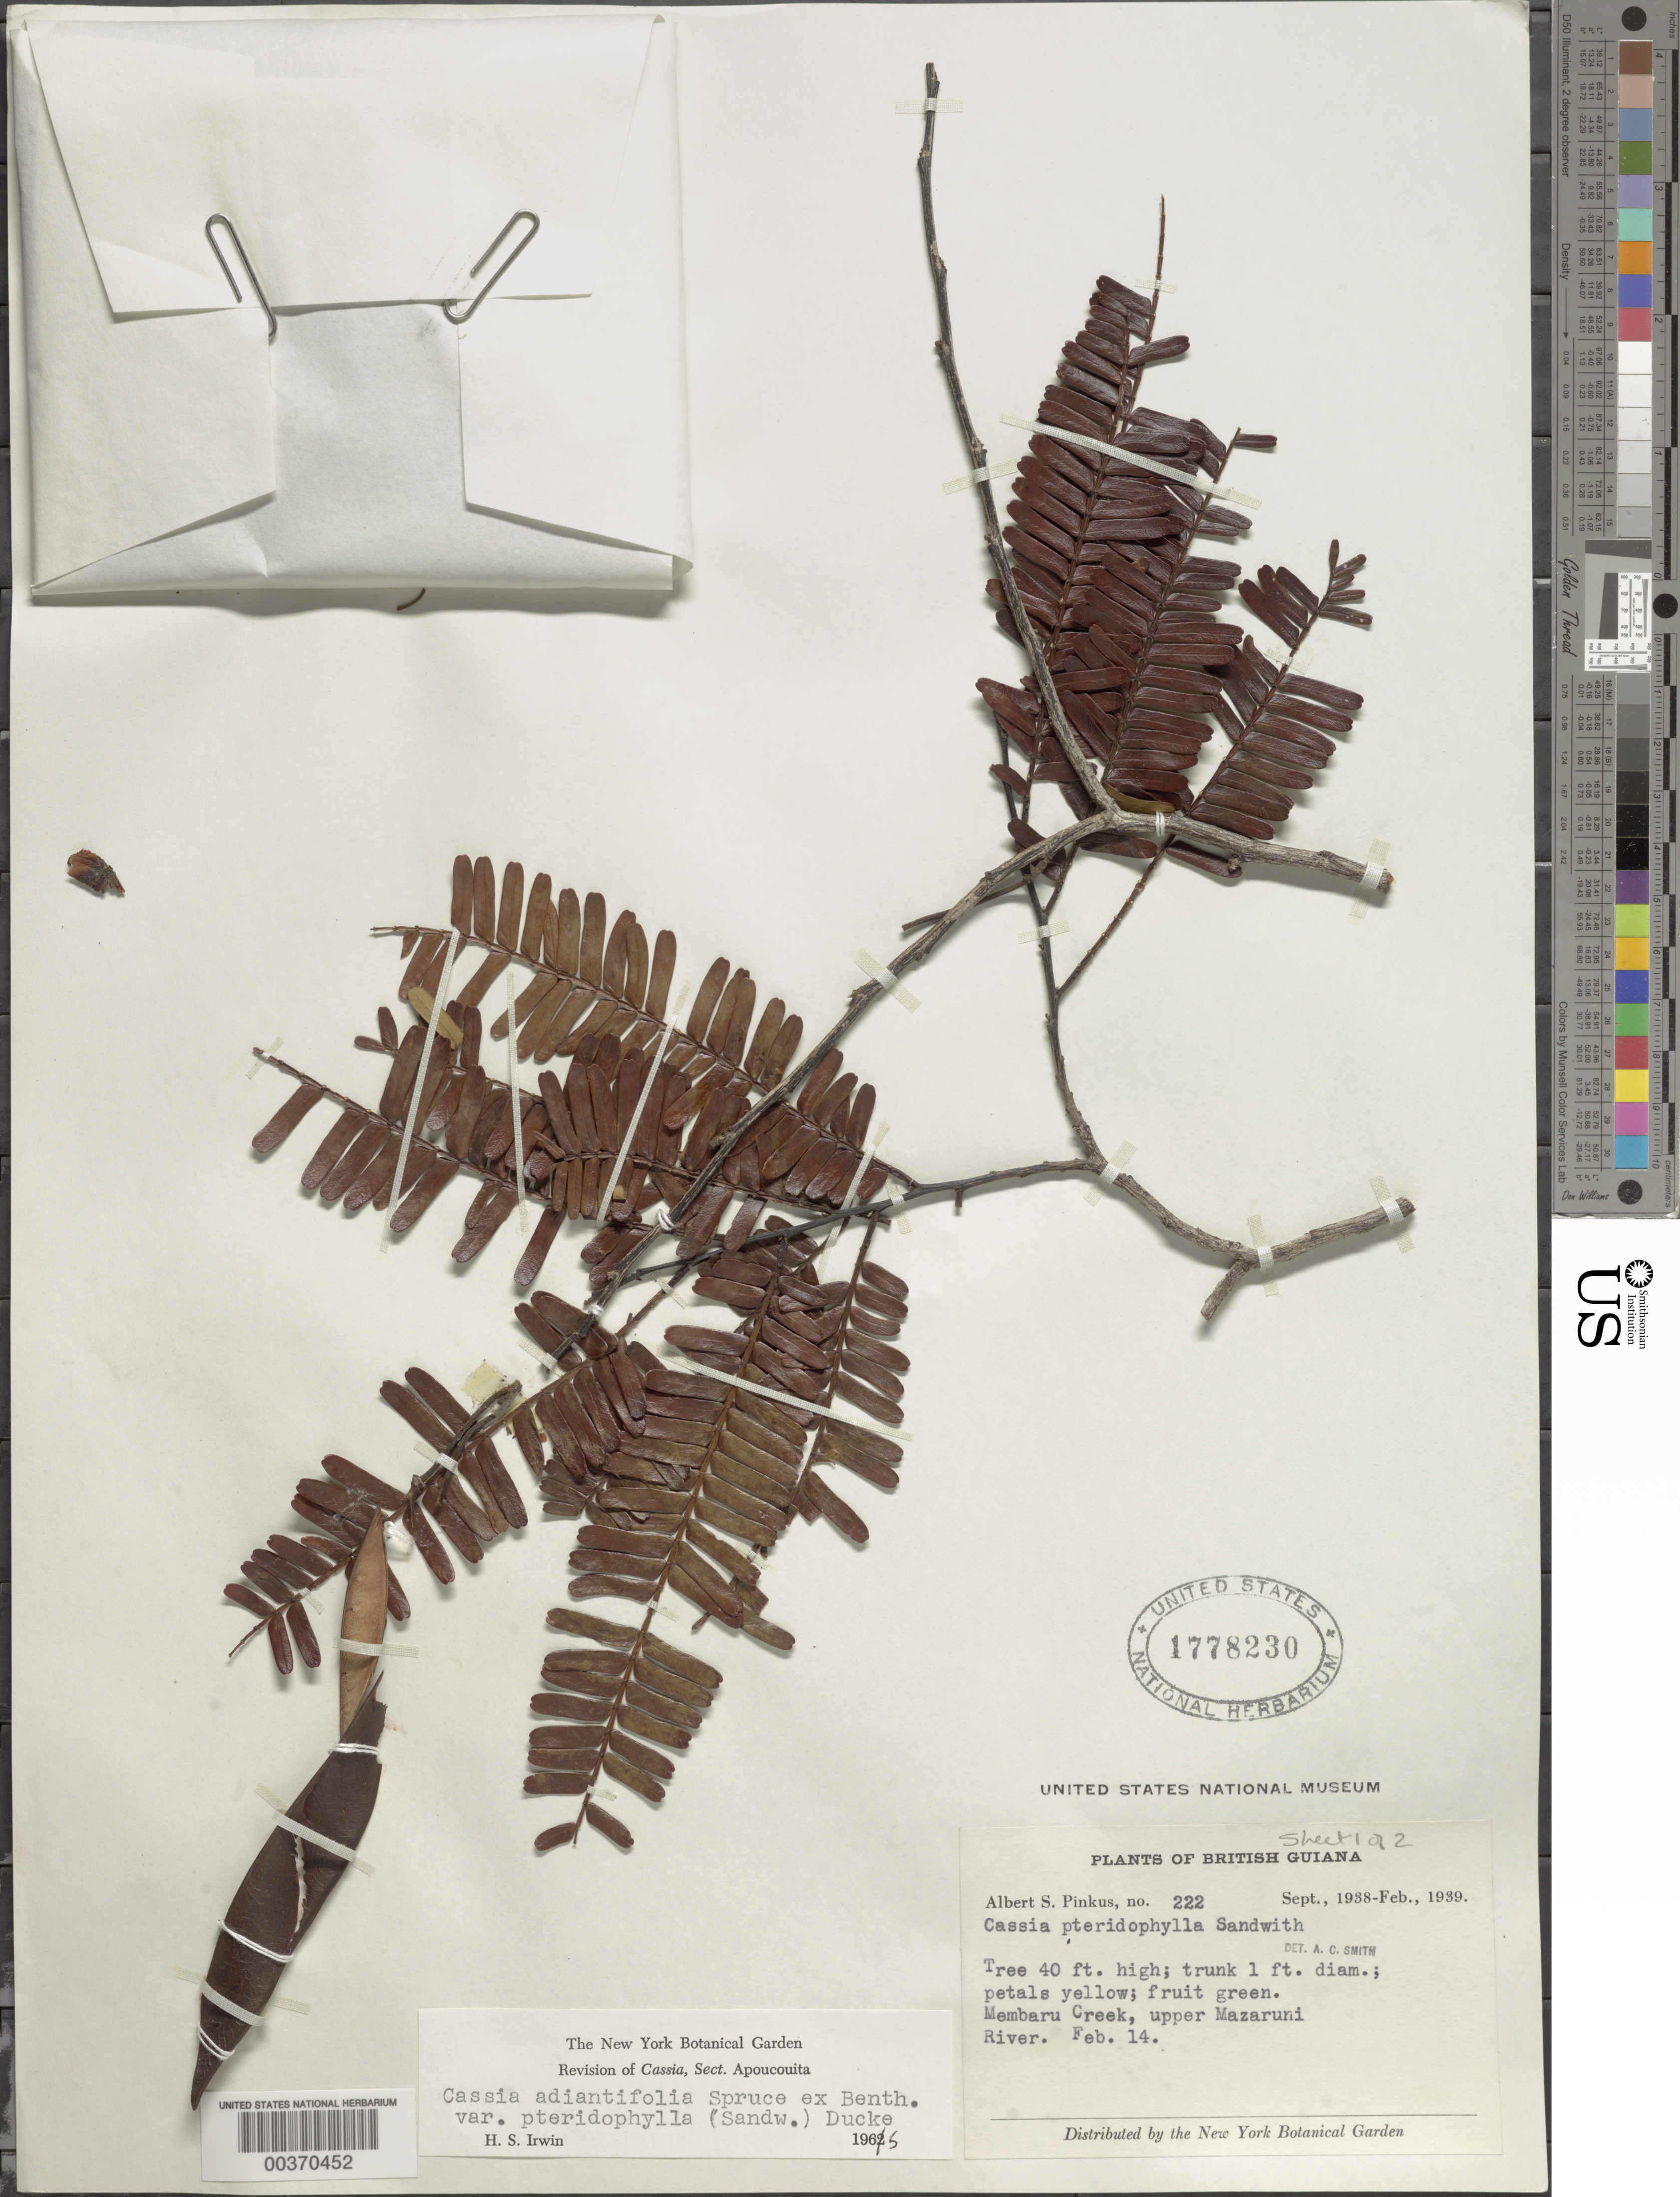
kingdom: Plantae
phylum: Tracheophyta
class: Magnoliopsida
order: Fabales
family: Fabaceae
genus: Chamaecrista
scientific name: Chamaecrista adiantifolia var. pteridophylla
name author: (Sandwith) H.S. Irwin & Barneby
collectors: A. Pinkus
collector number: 222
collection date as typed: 14 Feb 1939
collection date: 1939-02-14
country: Guyana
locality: Membaru creek; upper mazaruni river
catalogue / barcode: US 1778230